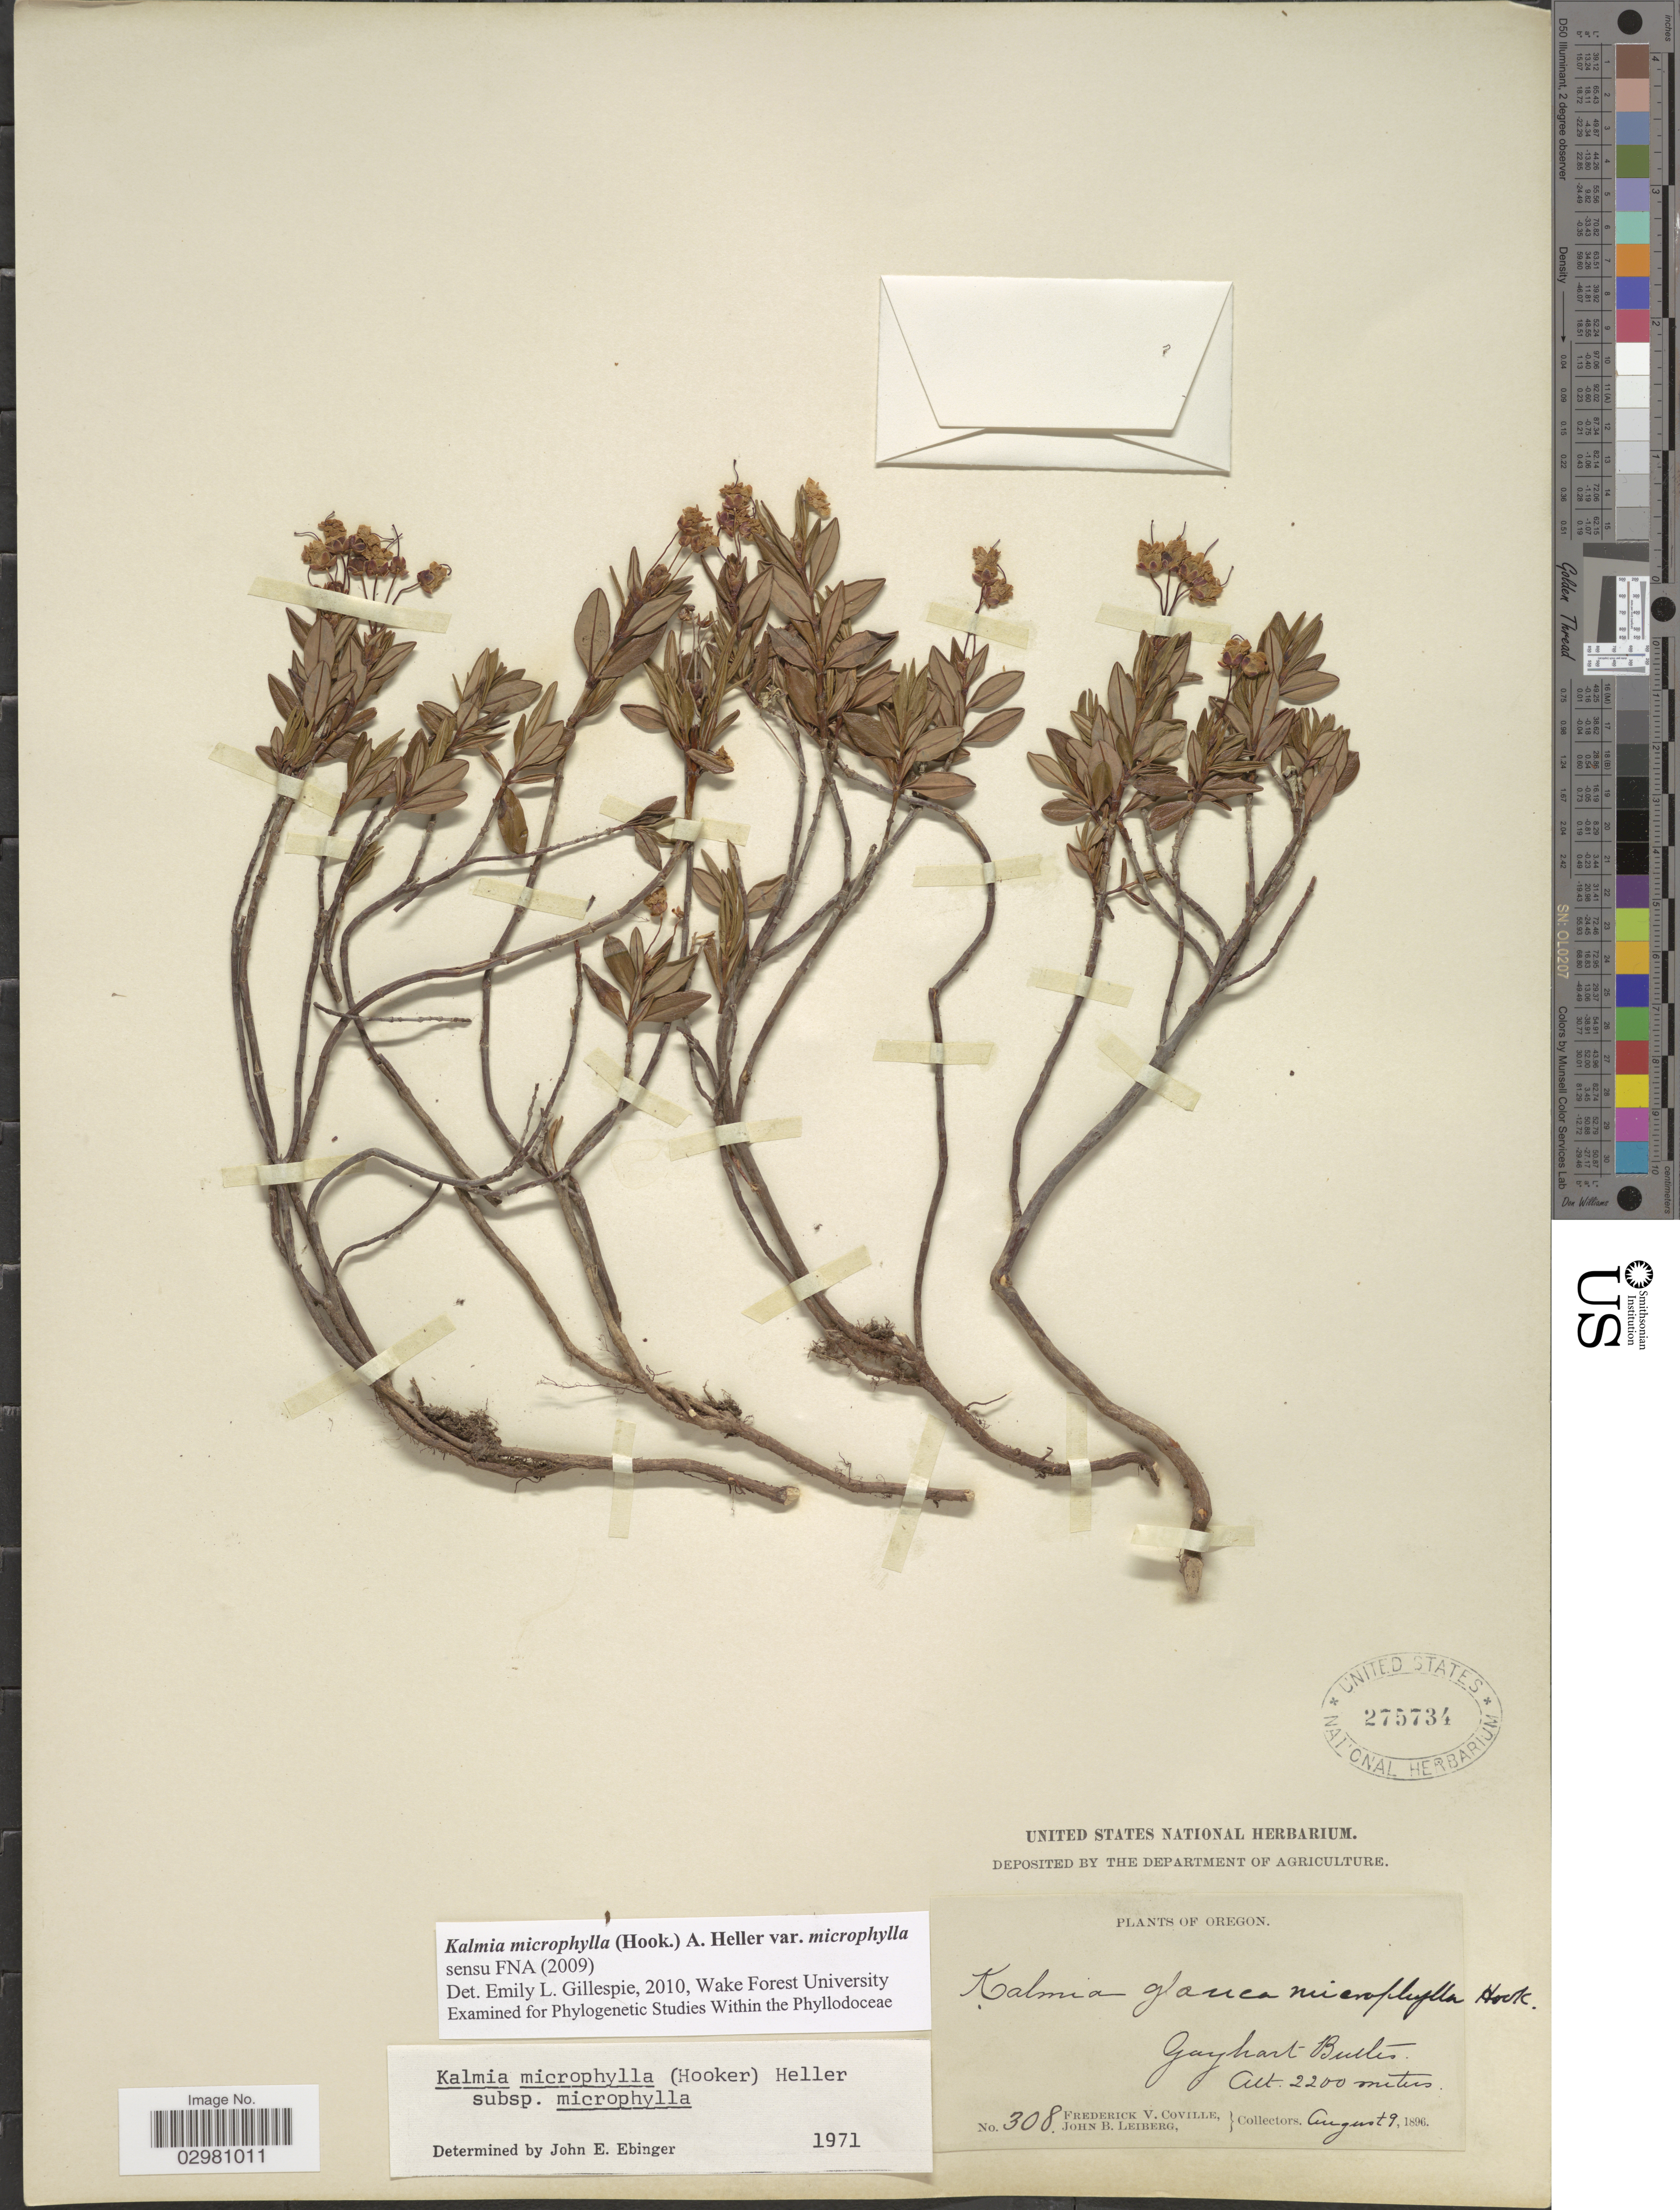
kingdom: Plantae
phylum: Tracheophyta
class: Magnoliopsida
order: Ericales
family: Ericaceae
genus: Kalmia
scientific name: Kalmia microphylla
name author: (Hook.) A. Heller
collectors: F. V. Coville & J. Leiberg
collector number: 308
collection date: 1896-08-09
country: United States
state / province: Oregon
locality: Gayhart Buttes.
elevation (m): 2200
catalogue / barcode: US 275734